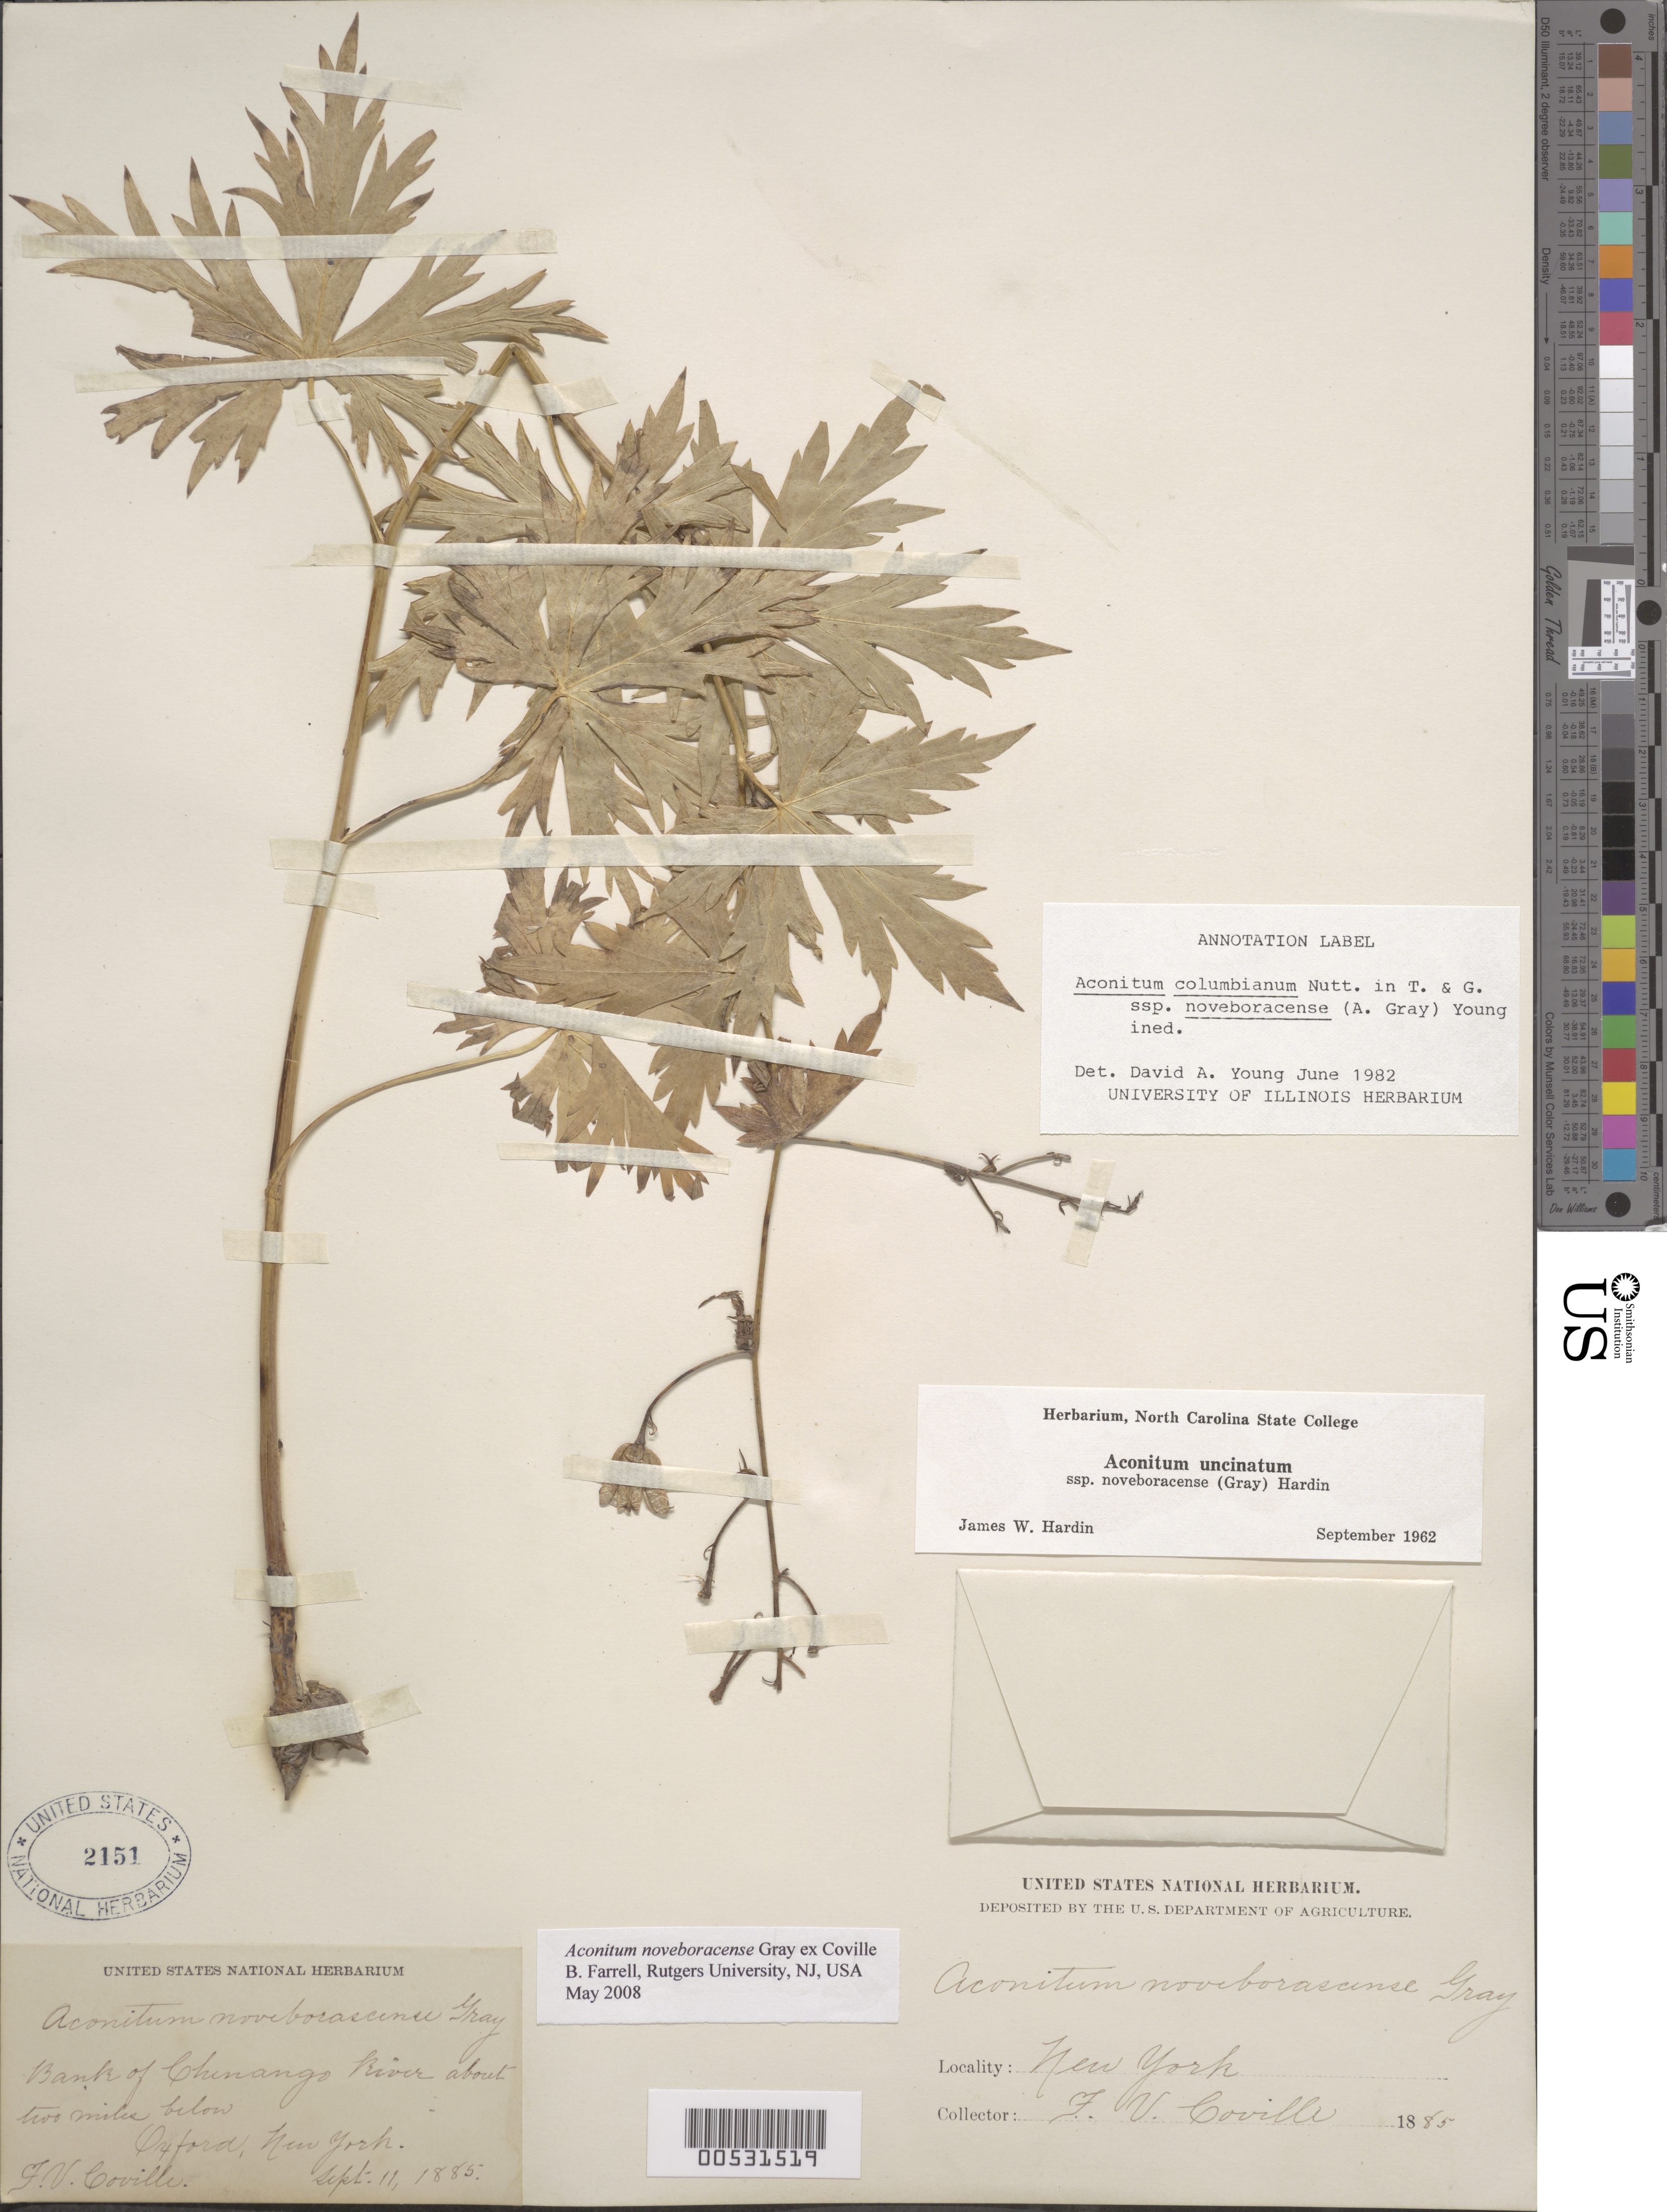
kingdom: Plantae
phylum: Tracheophyta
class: Magnoliopsida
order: Ranunculales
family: Ranunculaceae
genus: Aconitum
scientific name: Aconitum noveboracense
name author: A. Gray ex Coville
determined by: Young, D. A.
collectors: F. V. Coville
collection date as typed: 11 Sep 1885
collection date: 1885-09-11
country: United States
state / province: New York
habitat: Bank of Chinango River.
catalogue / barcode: US 2151